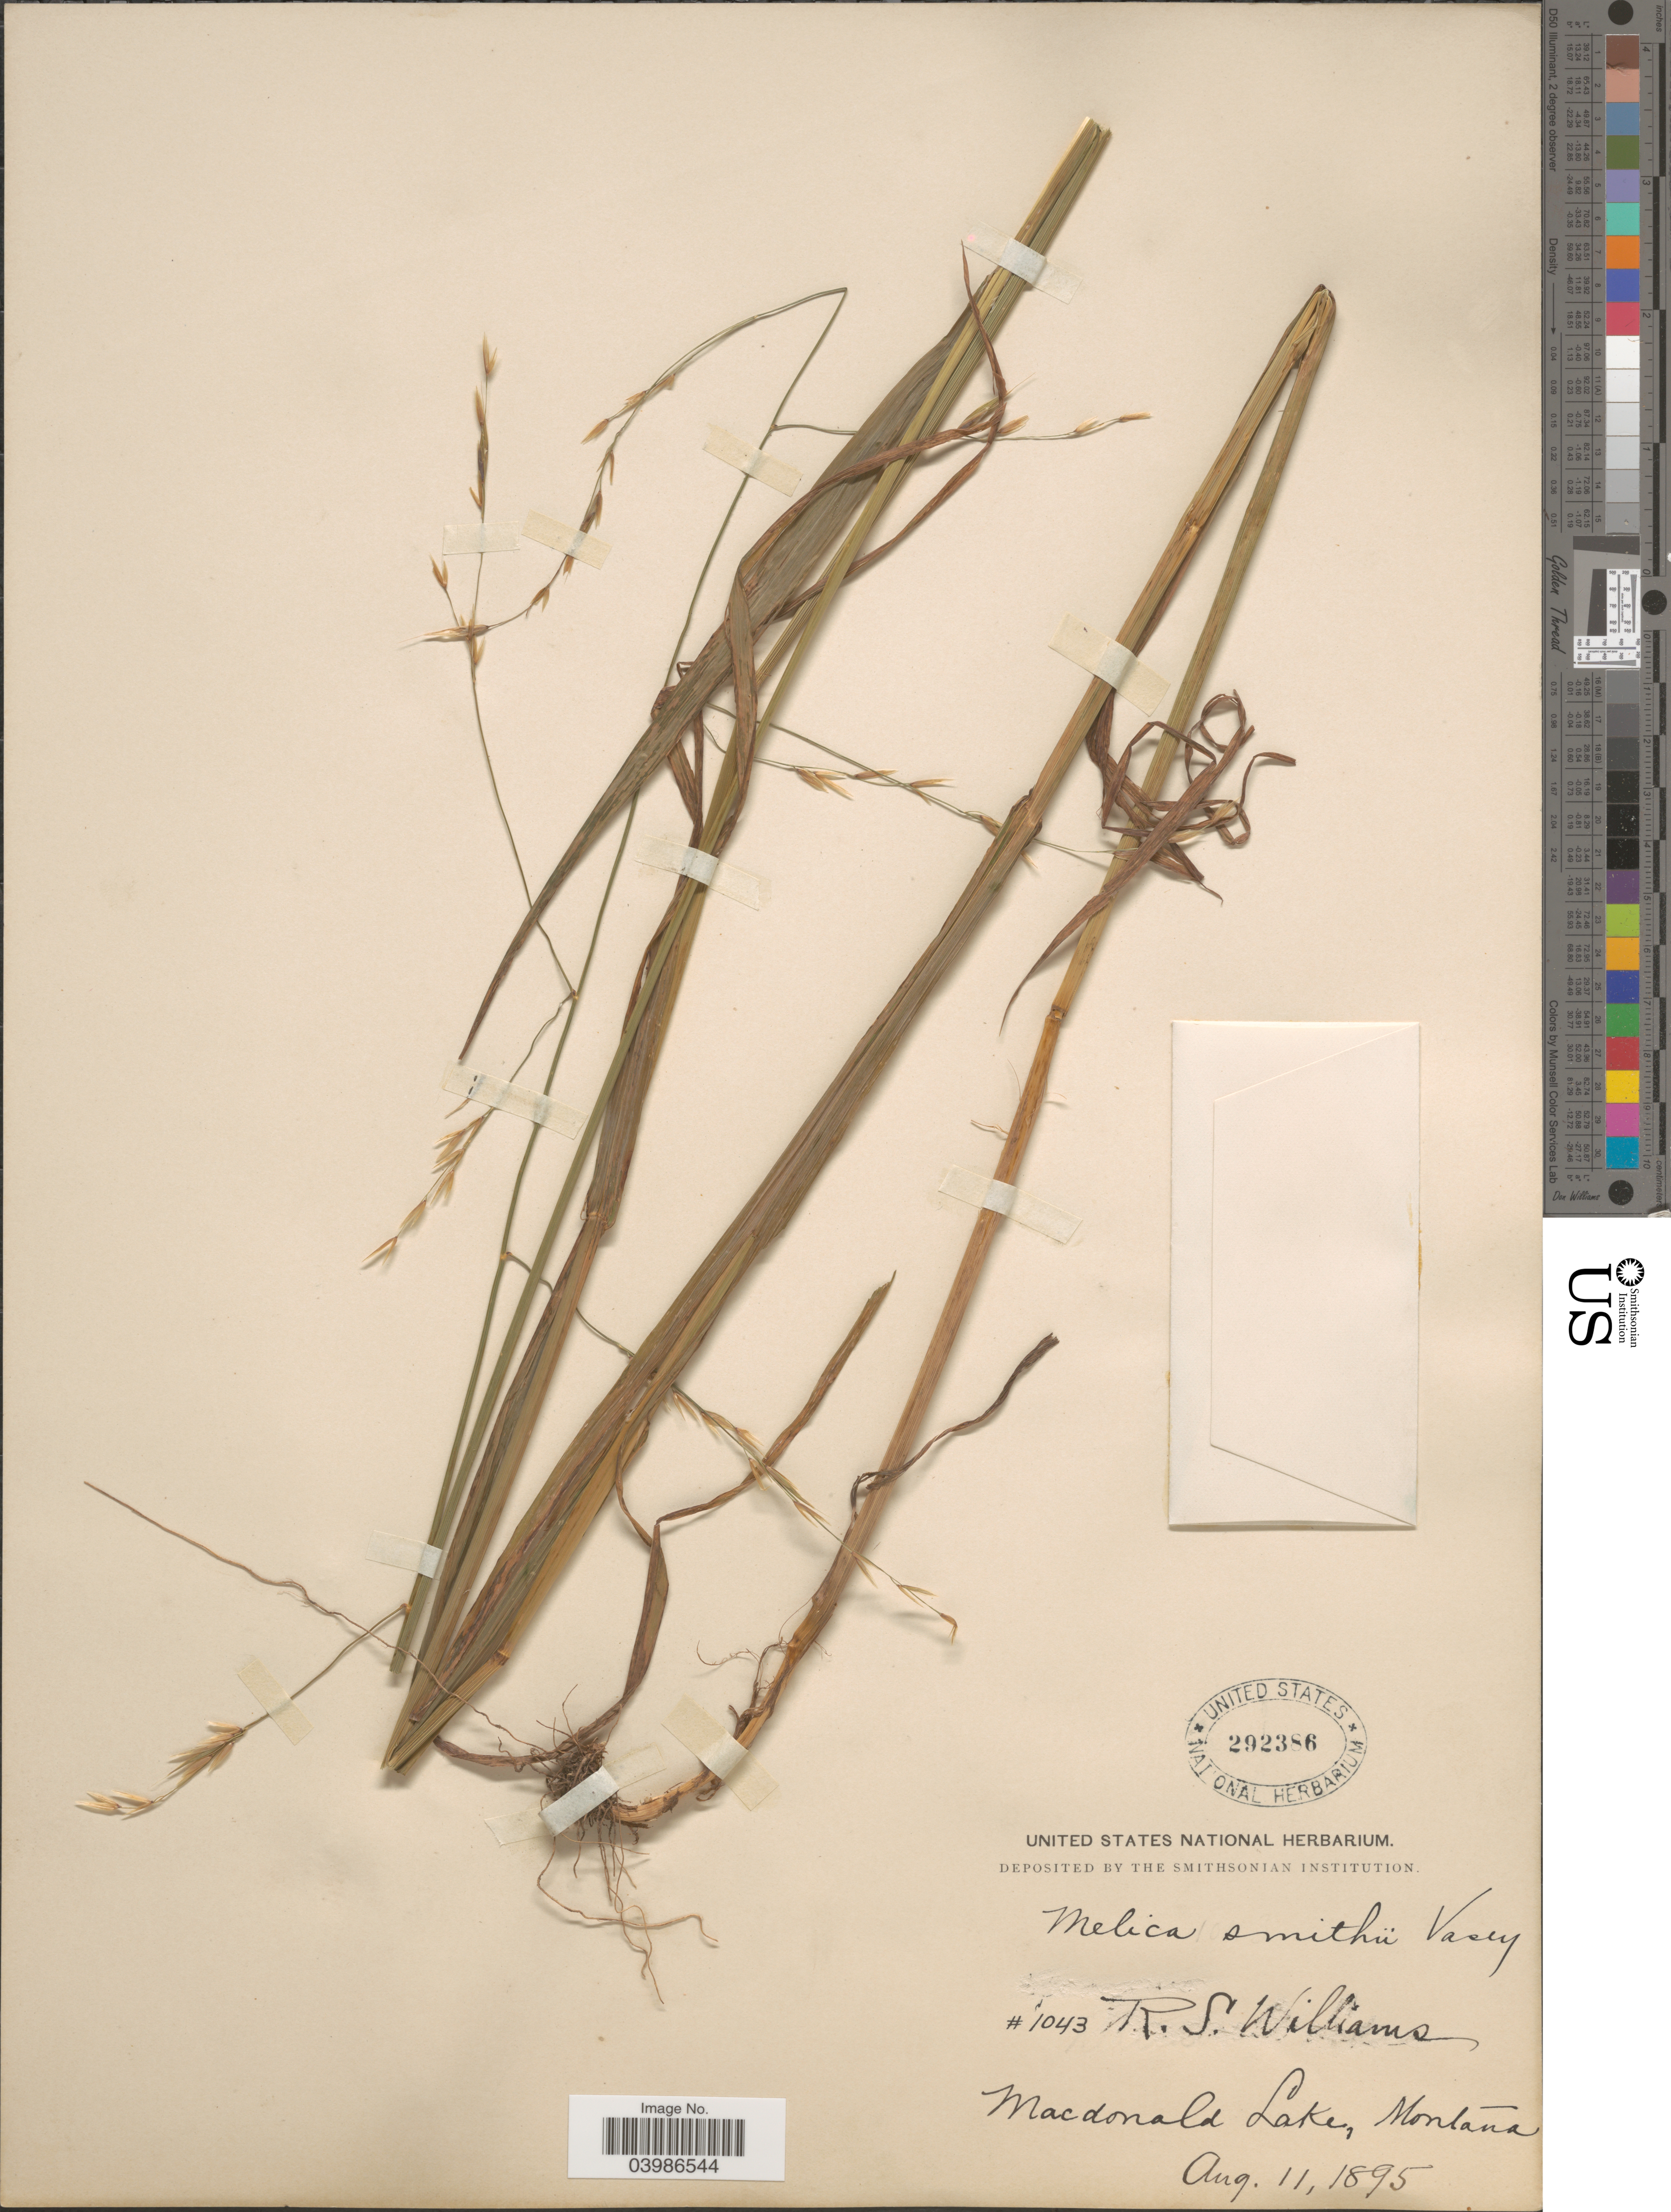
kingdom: Plantae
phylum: Tracheophyta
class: Liliopsida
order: Poales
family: Poaceae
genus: Melica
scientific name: Melica smithii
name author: (Porter ex A. Gray) Vasey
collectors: R. S. Williams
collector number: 1043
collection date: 1895-08-11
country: United States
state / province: Montana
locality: Macdonald Lake.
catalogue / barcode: US 292386